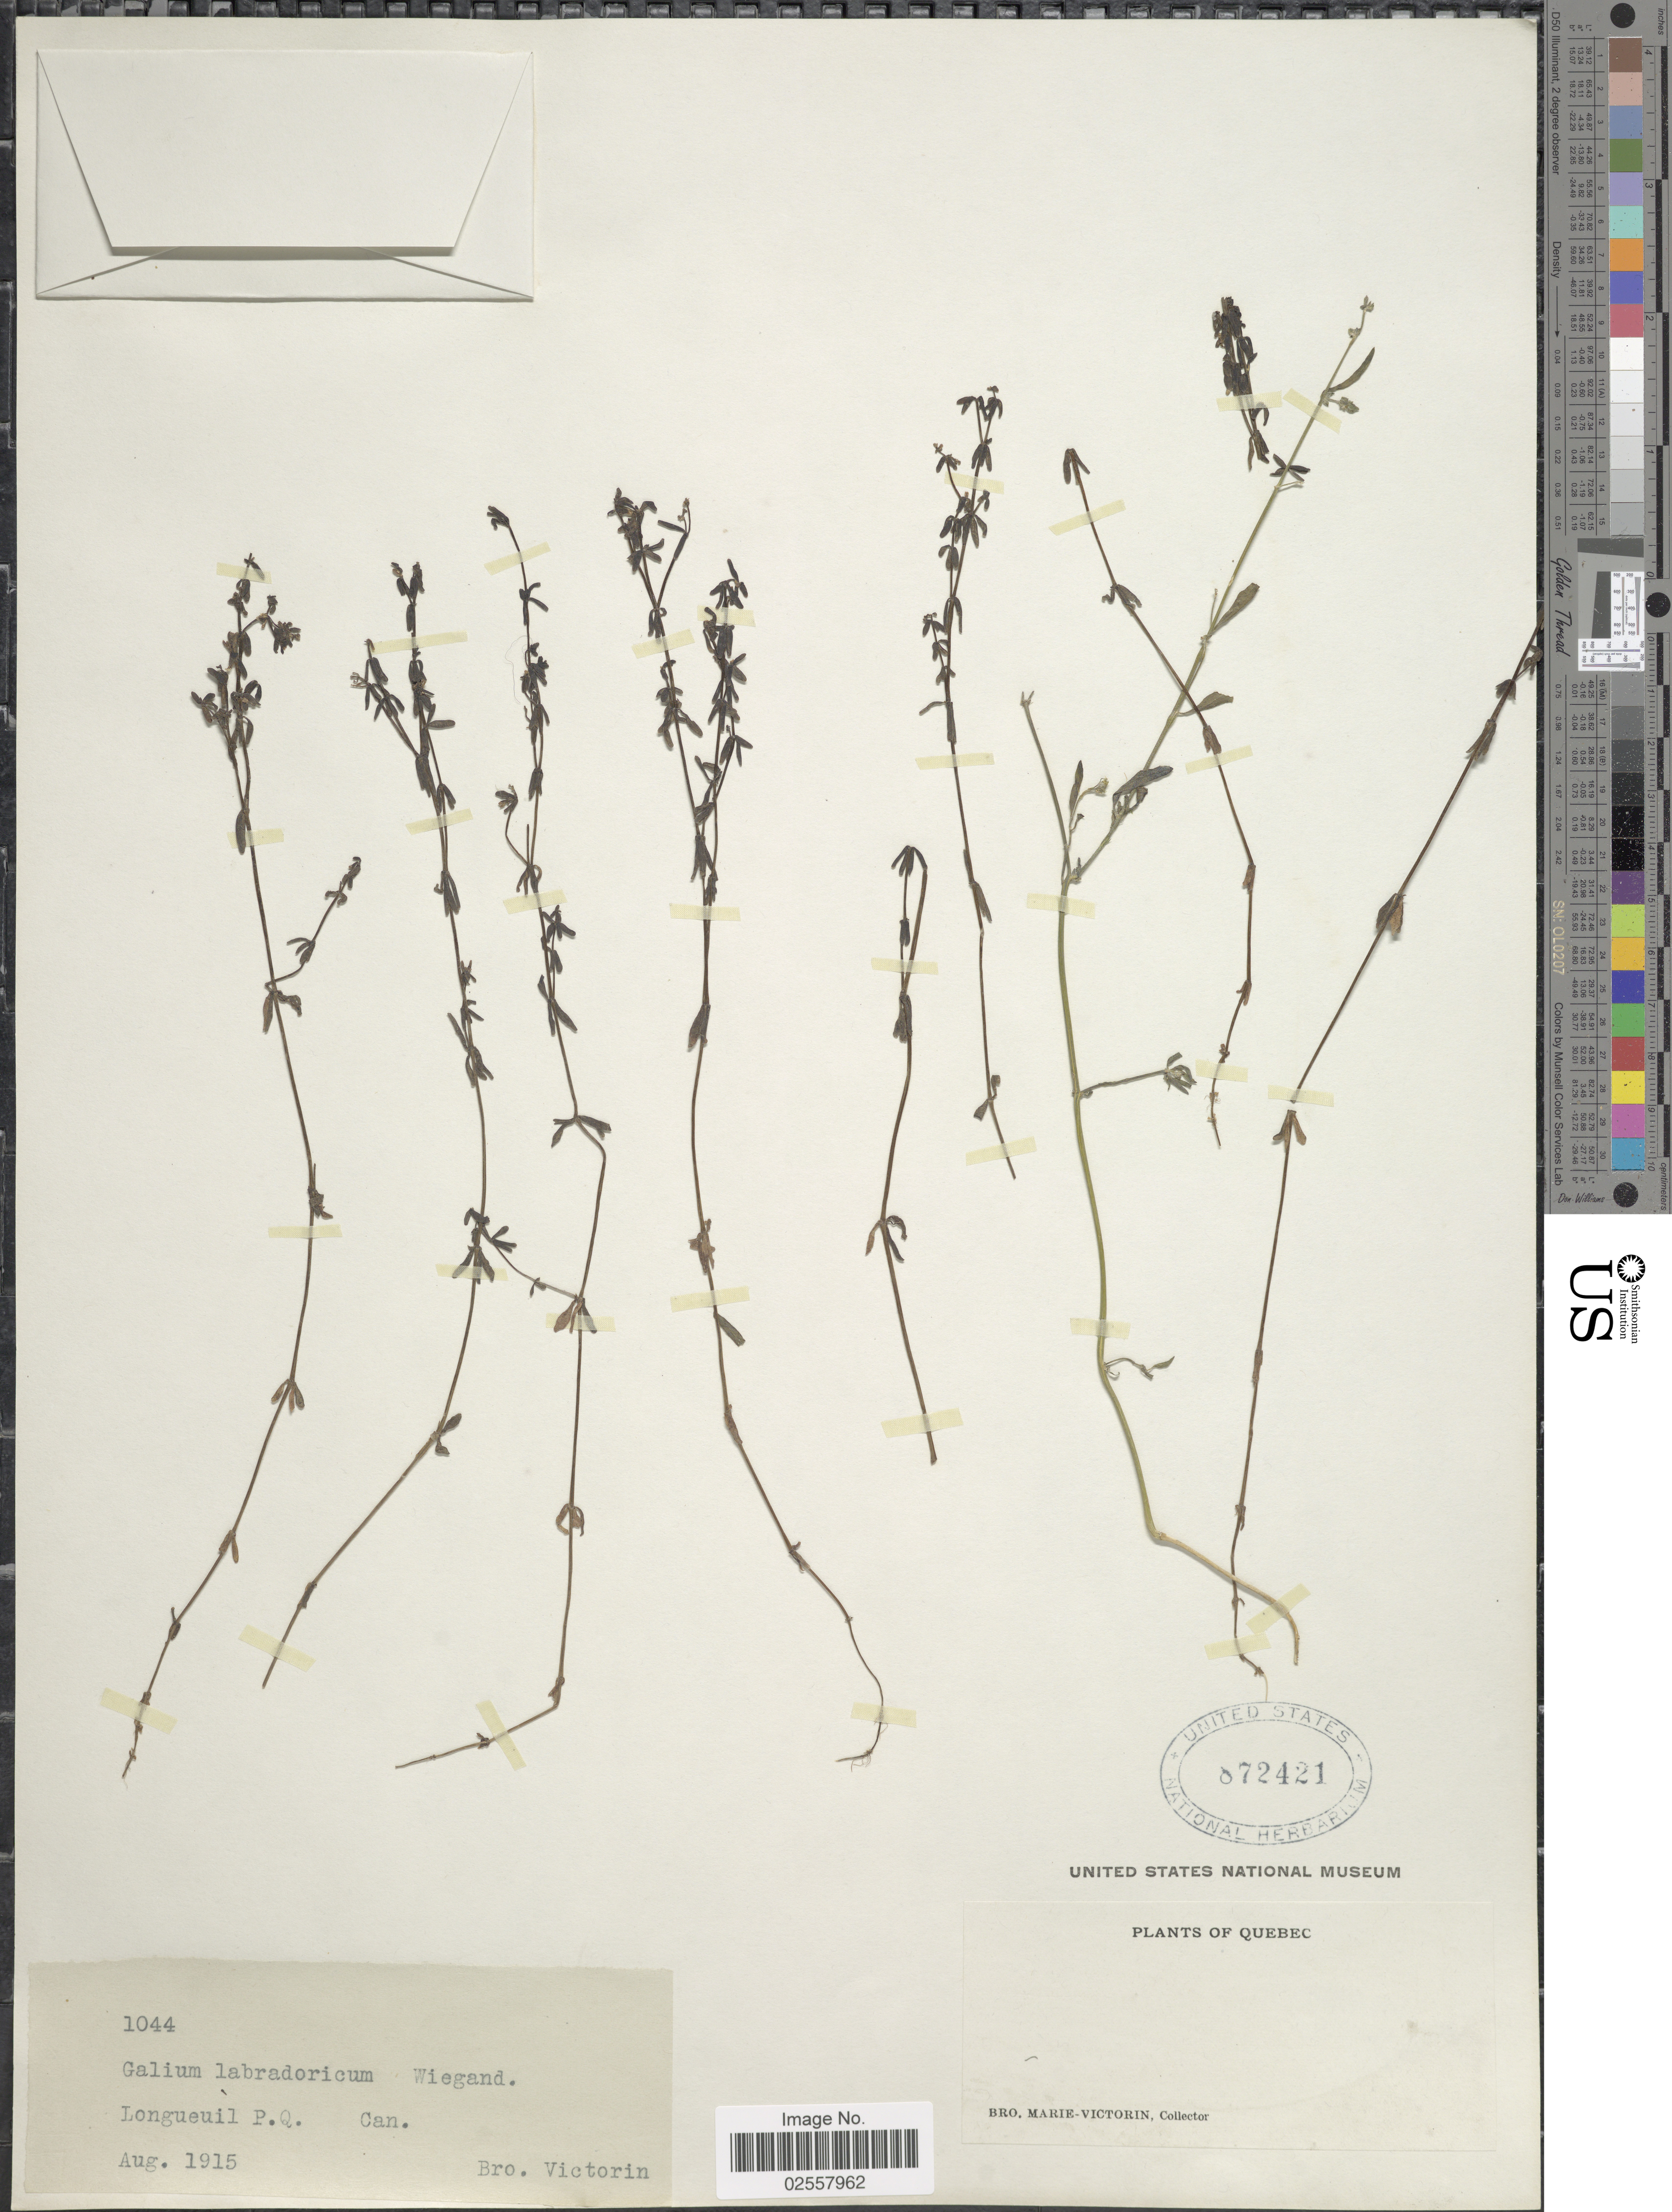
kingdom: Plantae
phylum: Tracheophyta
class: Magnoliopsida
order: Gentianales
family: Rubiaceae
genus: Galium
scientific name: Galium labradoricum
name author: (Wiegand) Wiegand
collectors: B. Victorin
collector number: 1044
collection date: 1915-08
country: Canada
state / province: Quebec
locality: Longueuil, P.Q.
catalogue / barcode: US 872421